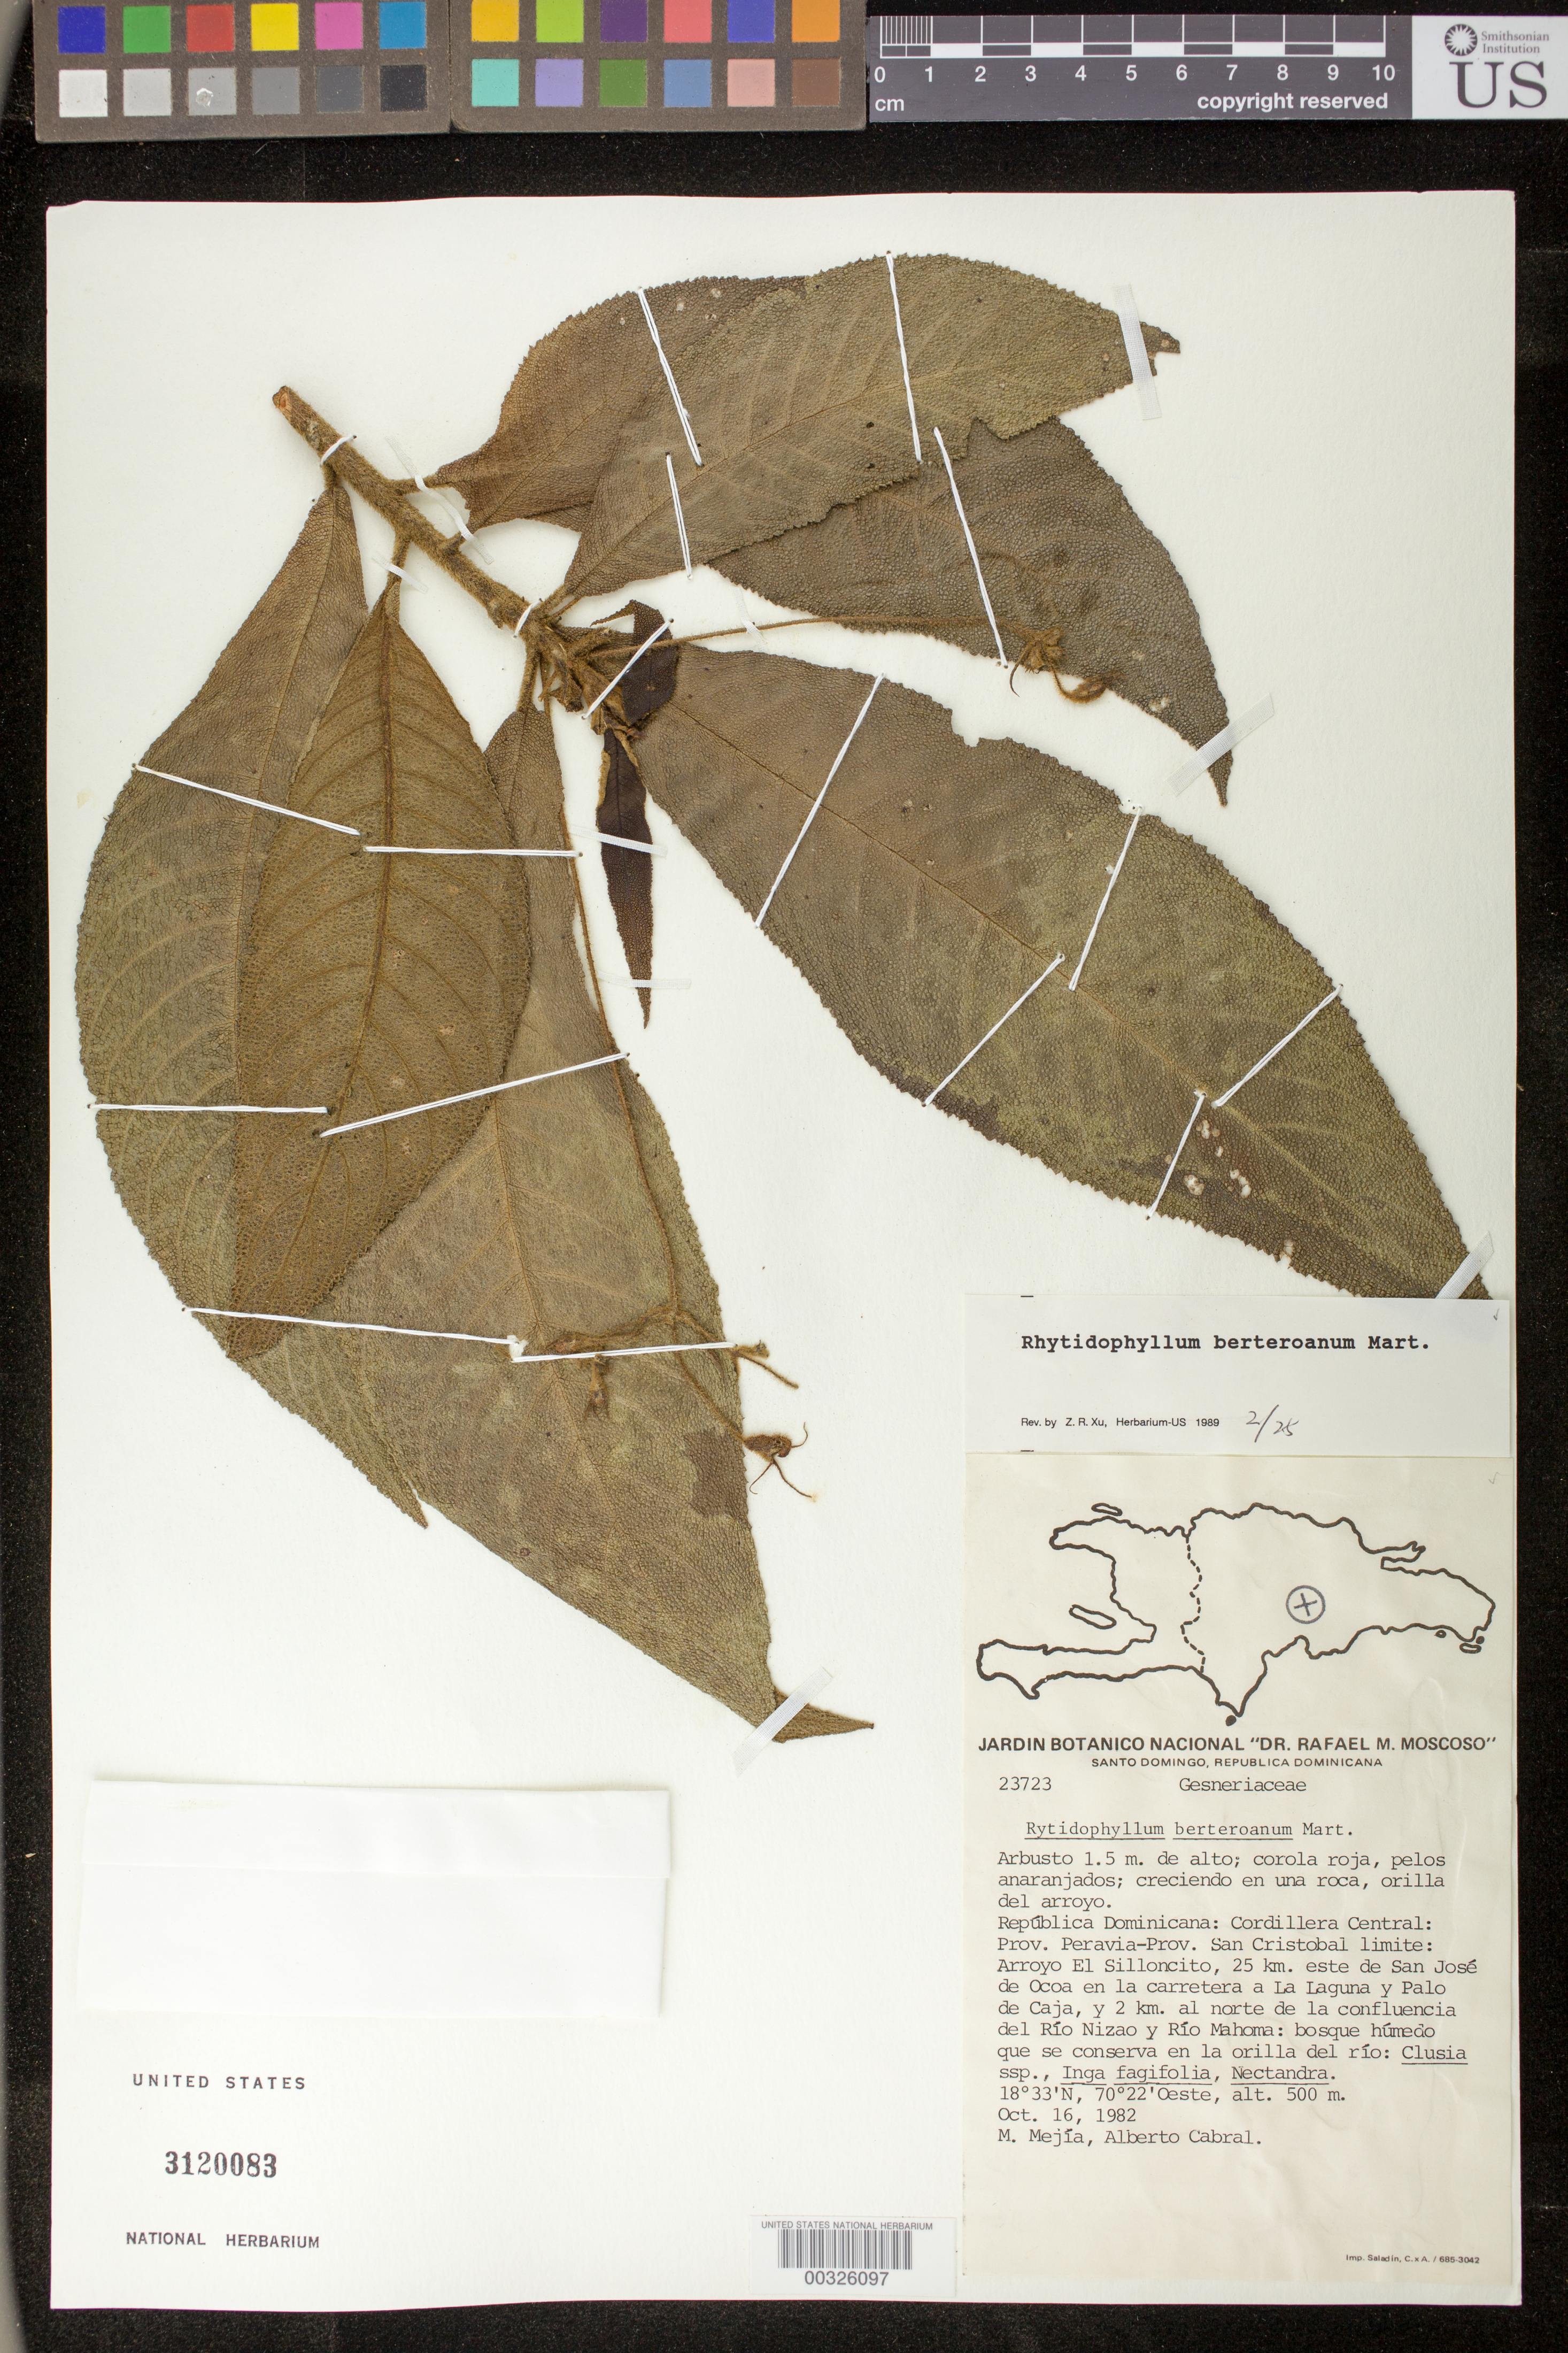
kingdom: Plantae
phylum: Tracheophyta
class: Magnoliopsida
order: Lamiales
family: Gesneriaceae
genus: Rhytidophyllum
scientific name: Rhytidophyllum berteroanum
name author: Mart.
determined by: Skog, Laurence E.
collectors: M. Mejia & A. Cabral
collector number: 23723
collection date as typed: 16 Oct 1982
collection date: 1982-10-16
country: Dominican Republic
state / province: Peravia / San Cristóbal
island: Hispaniola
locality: Cordillera Central: Prov. Peravia-San Cristobal limite, Arroyo el Silloncito, 25 km E de San José de Ocoa en la carretera a La Laguna y Palo de Caja, y 2 km al N de la confluencia del Río Nizao y Río Mahoma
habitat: Bosque húmedo que se conserva en la orilla del río; creciendo en una roca, orilla del arroyo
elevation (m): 500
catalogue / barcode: US 3120083